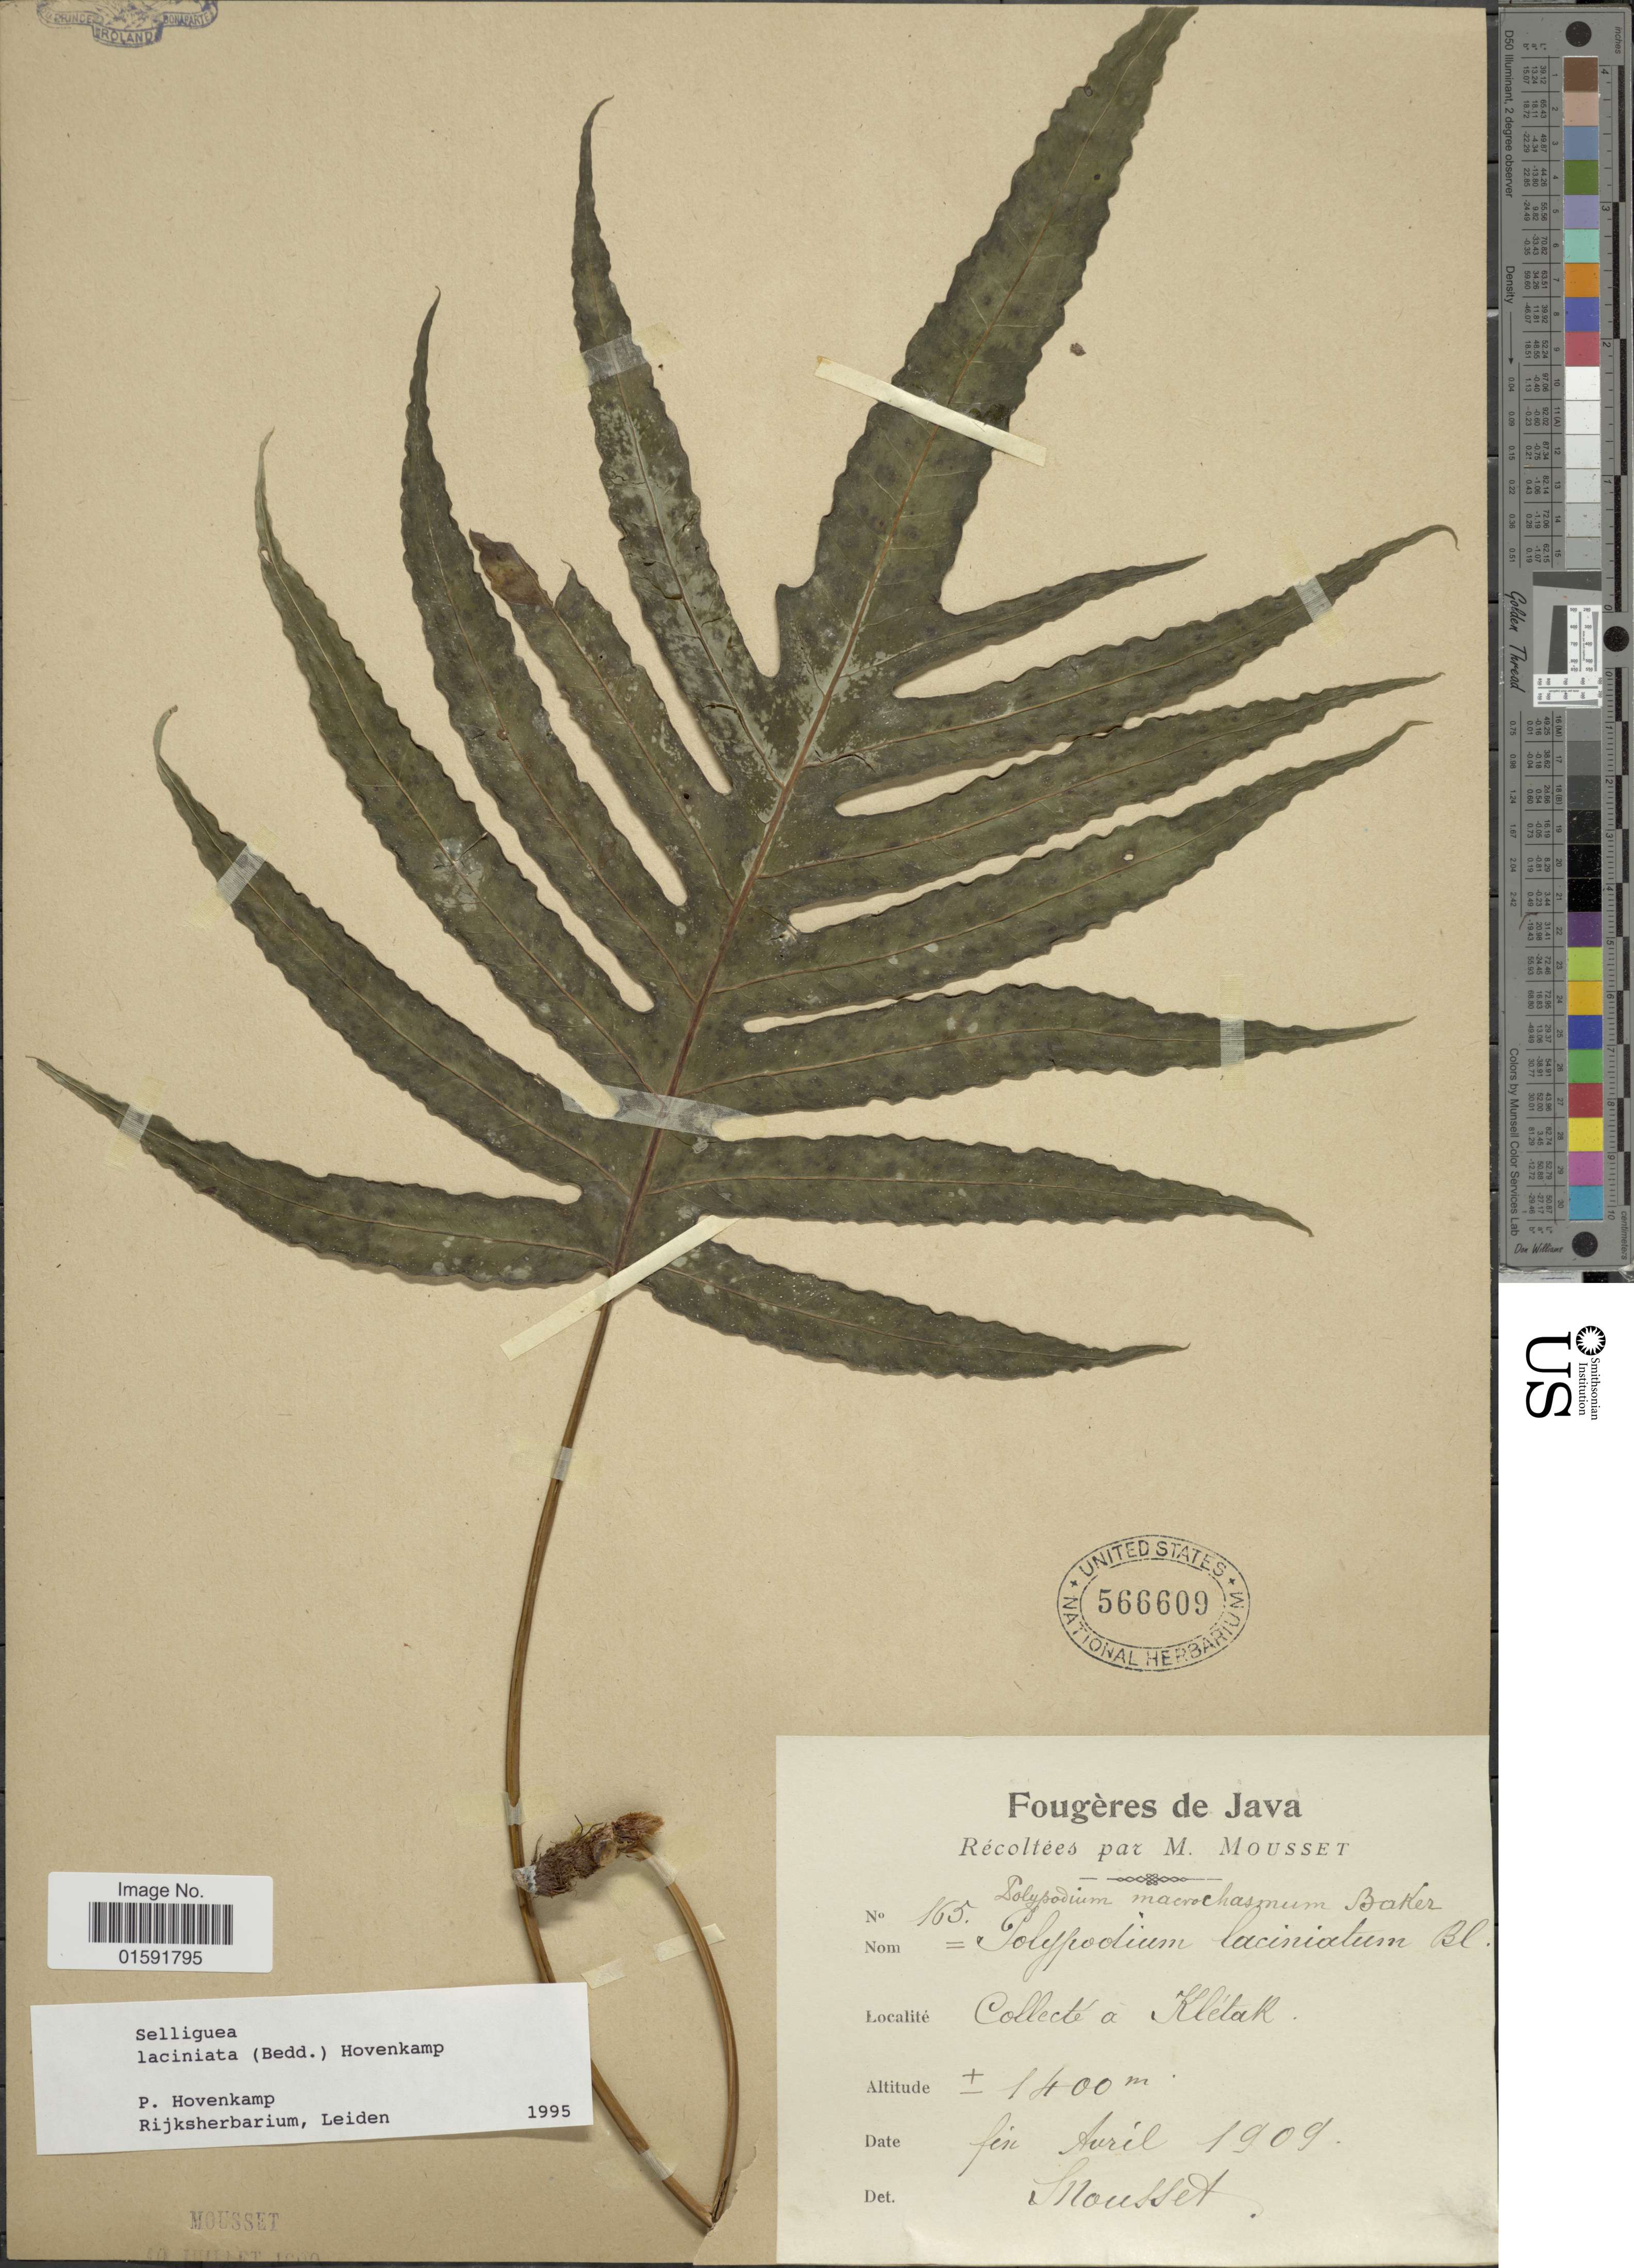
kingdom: Plantae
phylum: Tracheophyta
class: Polypodiopsida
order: Polypodiales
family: Polypodiaceae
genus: Selliguea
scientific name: Selliguea laciniata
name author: (C. Presl) Hovenkamp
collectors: M. Mousset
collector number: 165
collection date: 1909-04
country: Indonesia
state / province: Java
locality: Collect a Kletak [interpreted]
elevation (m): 1400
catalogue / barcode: US 566609